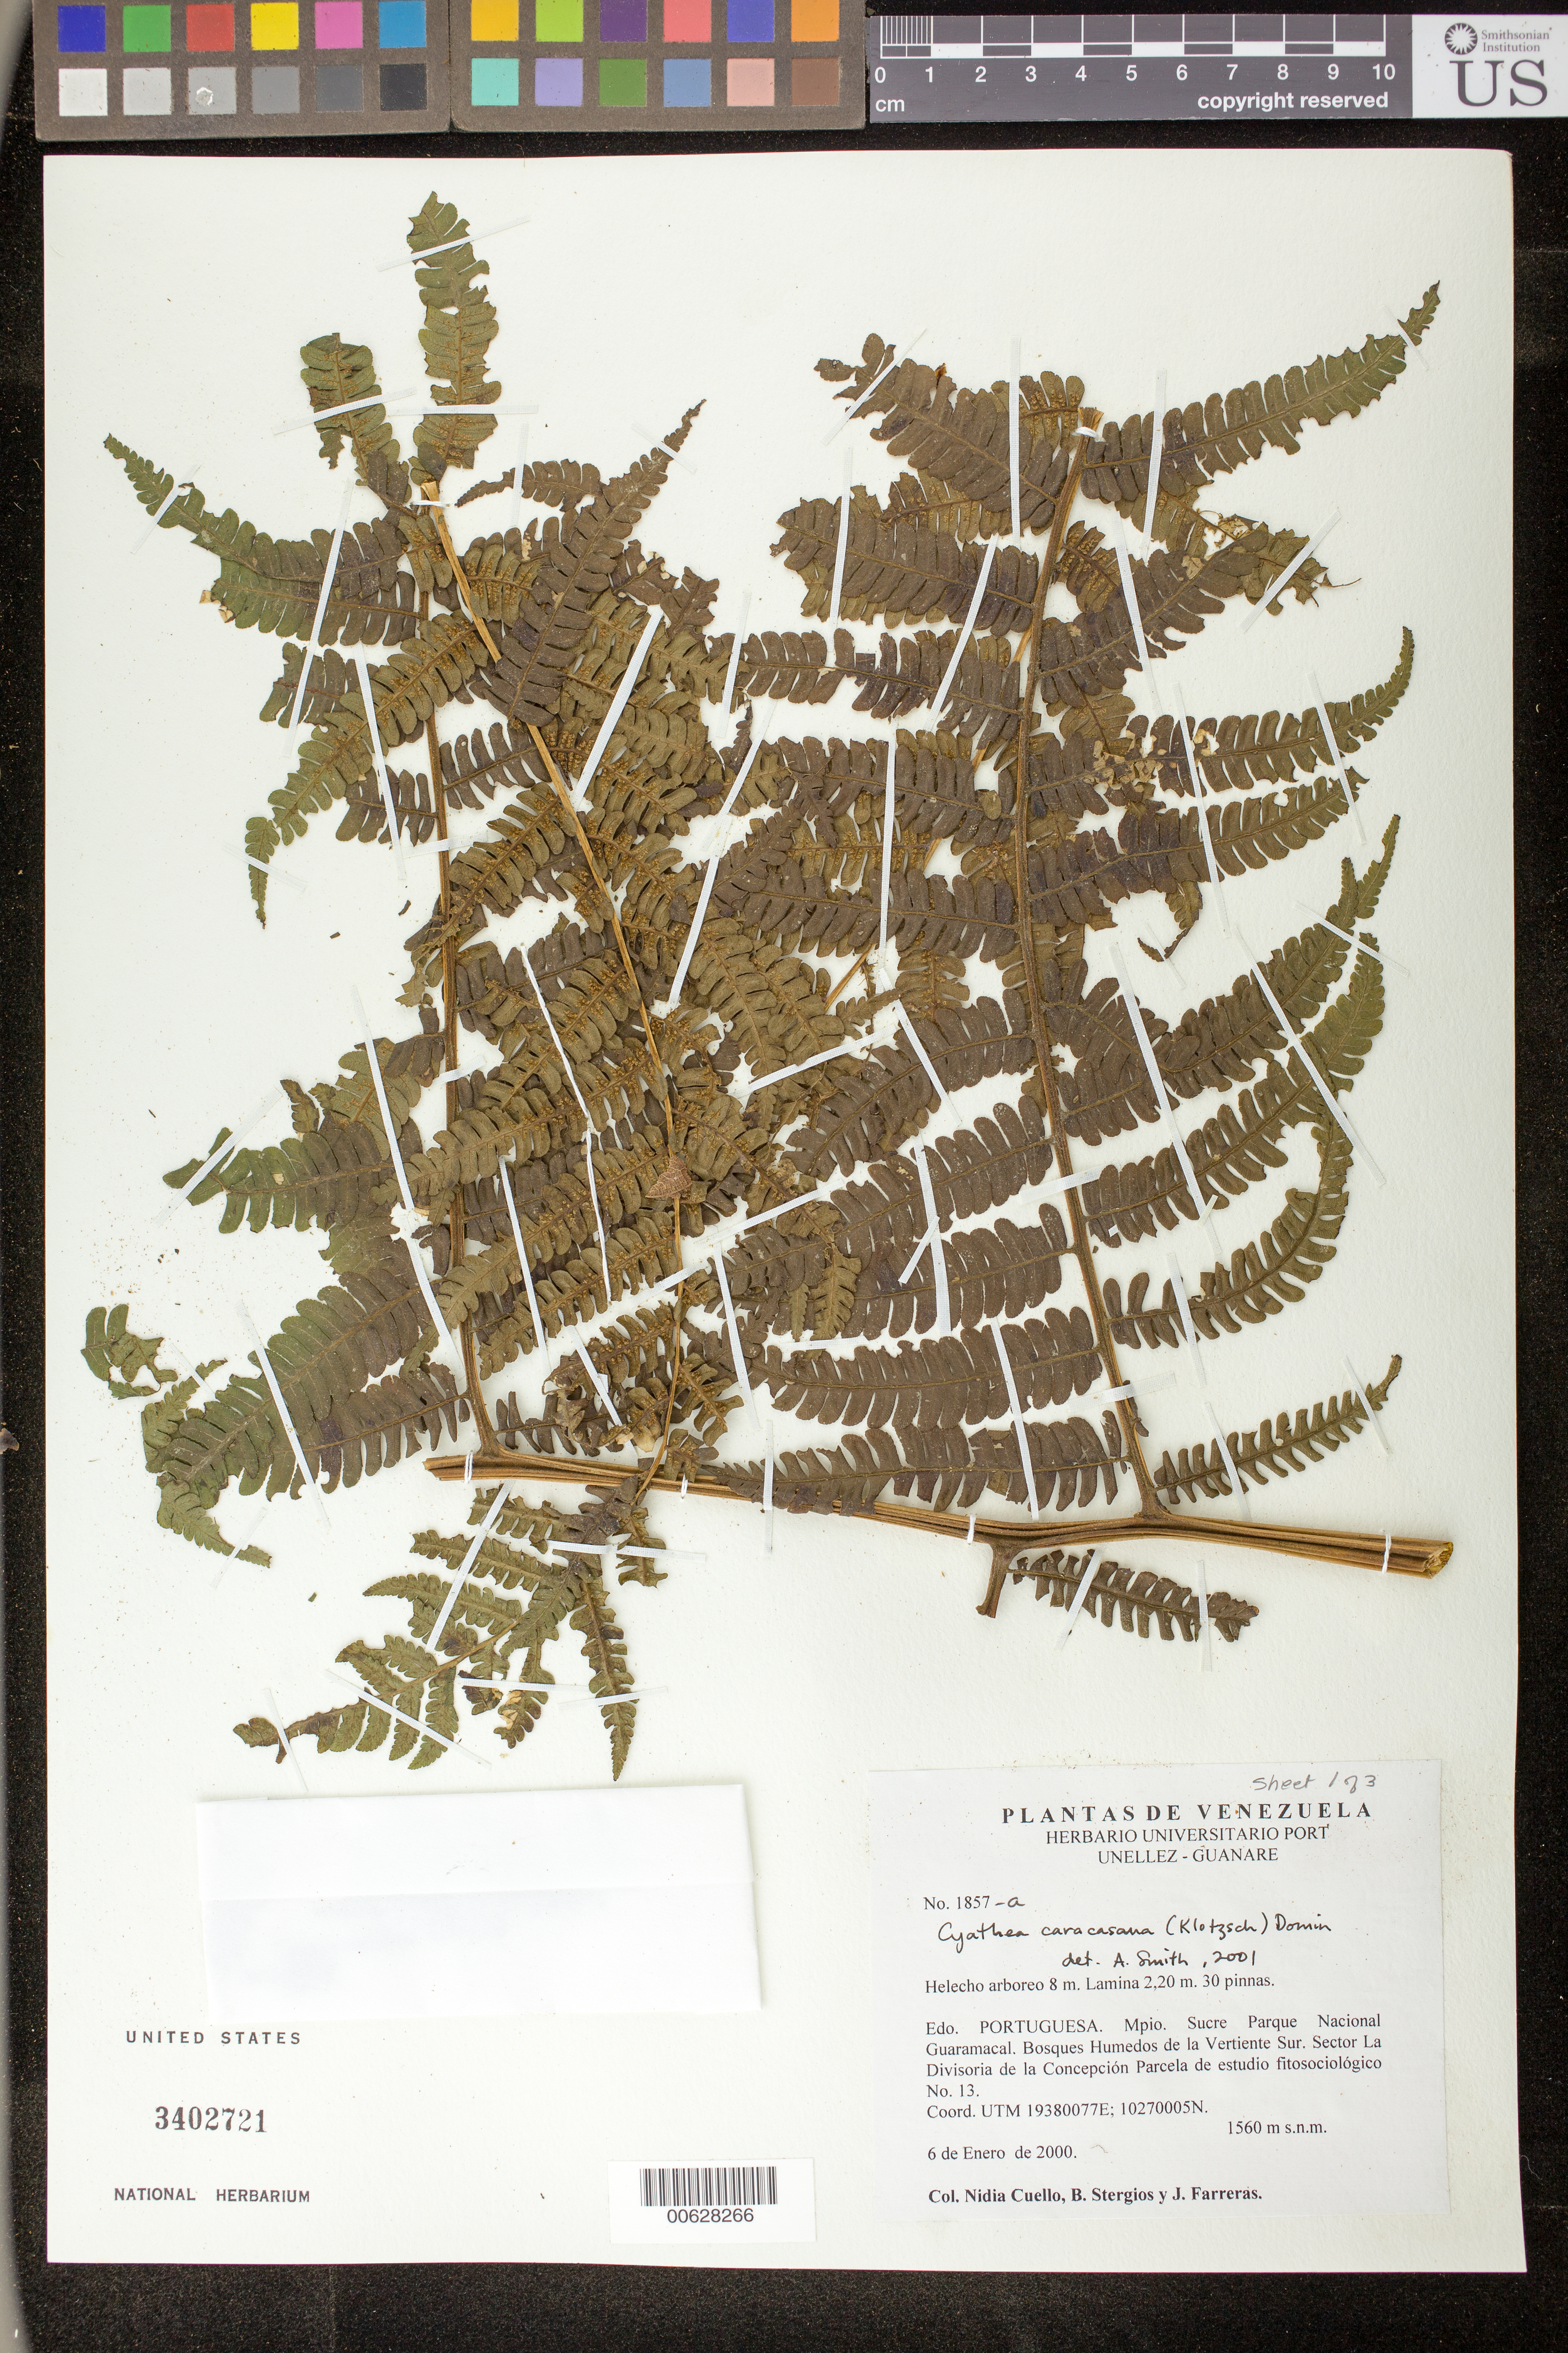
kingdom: Plantae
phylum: Tracheophyta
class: Polypodiopsida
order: Cyatheales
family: Cyatheaceae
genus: Cyathea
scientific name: Cyathea caracasana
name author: (Klotzsch) Domin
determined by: Smith, Alan R., (UC)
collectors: N. L. Cuello, B. G. Stergios & J. Farreras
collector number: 1857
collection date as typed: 06 Jan 2000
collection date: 2000-01-06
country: Venezuela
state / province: Portuguesa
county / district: Sucre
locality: Parque Nacional Guaramacal. Sector La Divisoria de la Concepción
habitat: Bosques húmedos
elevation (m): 1560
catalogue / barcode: US 3402721